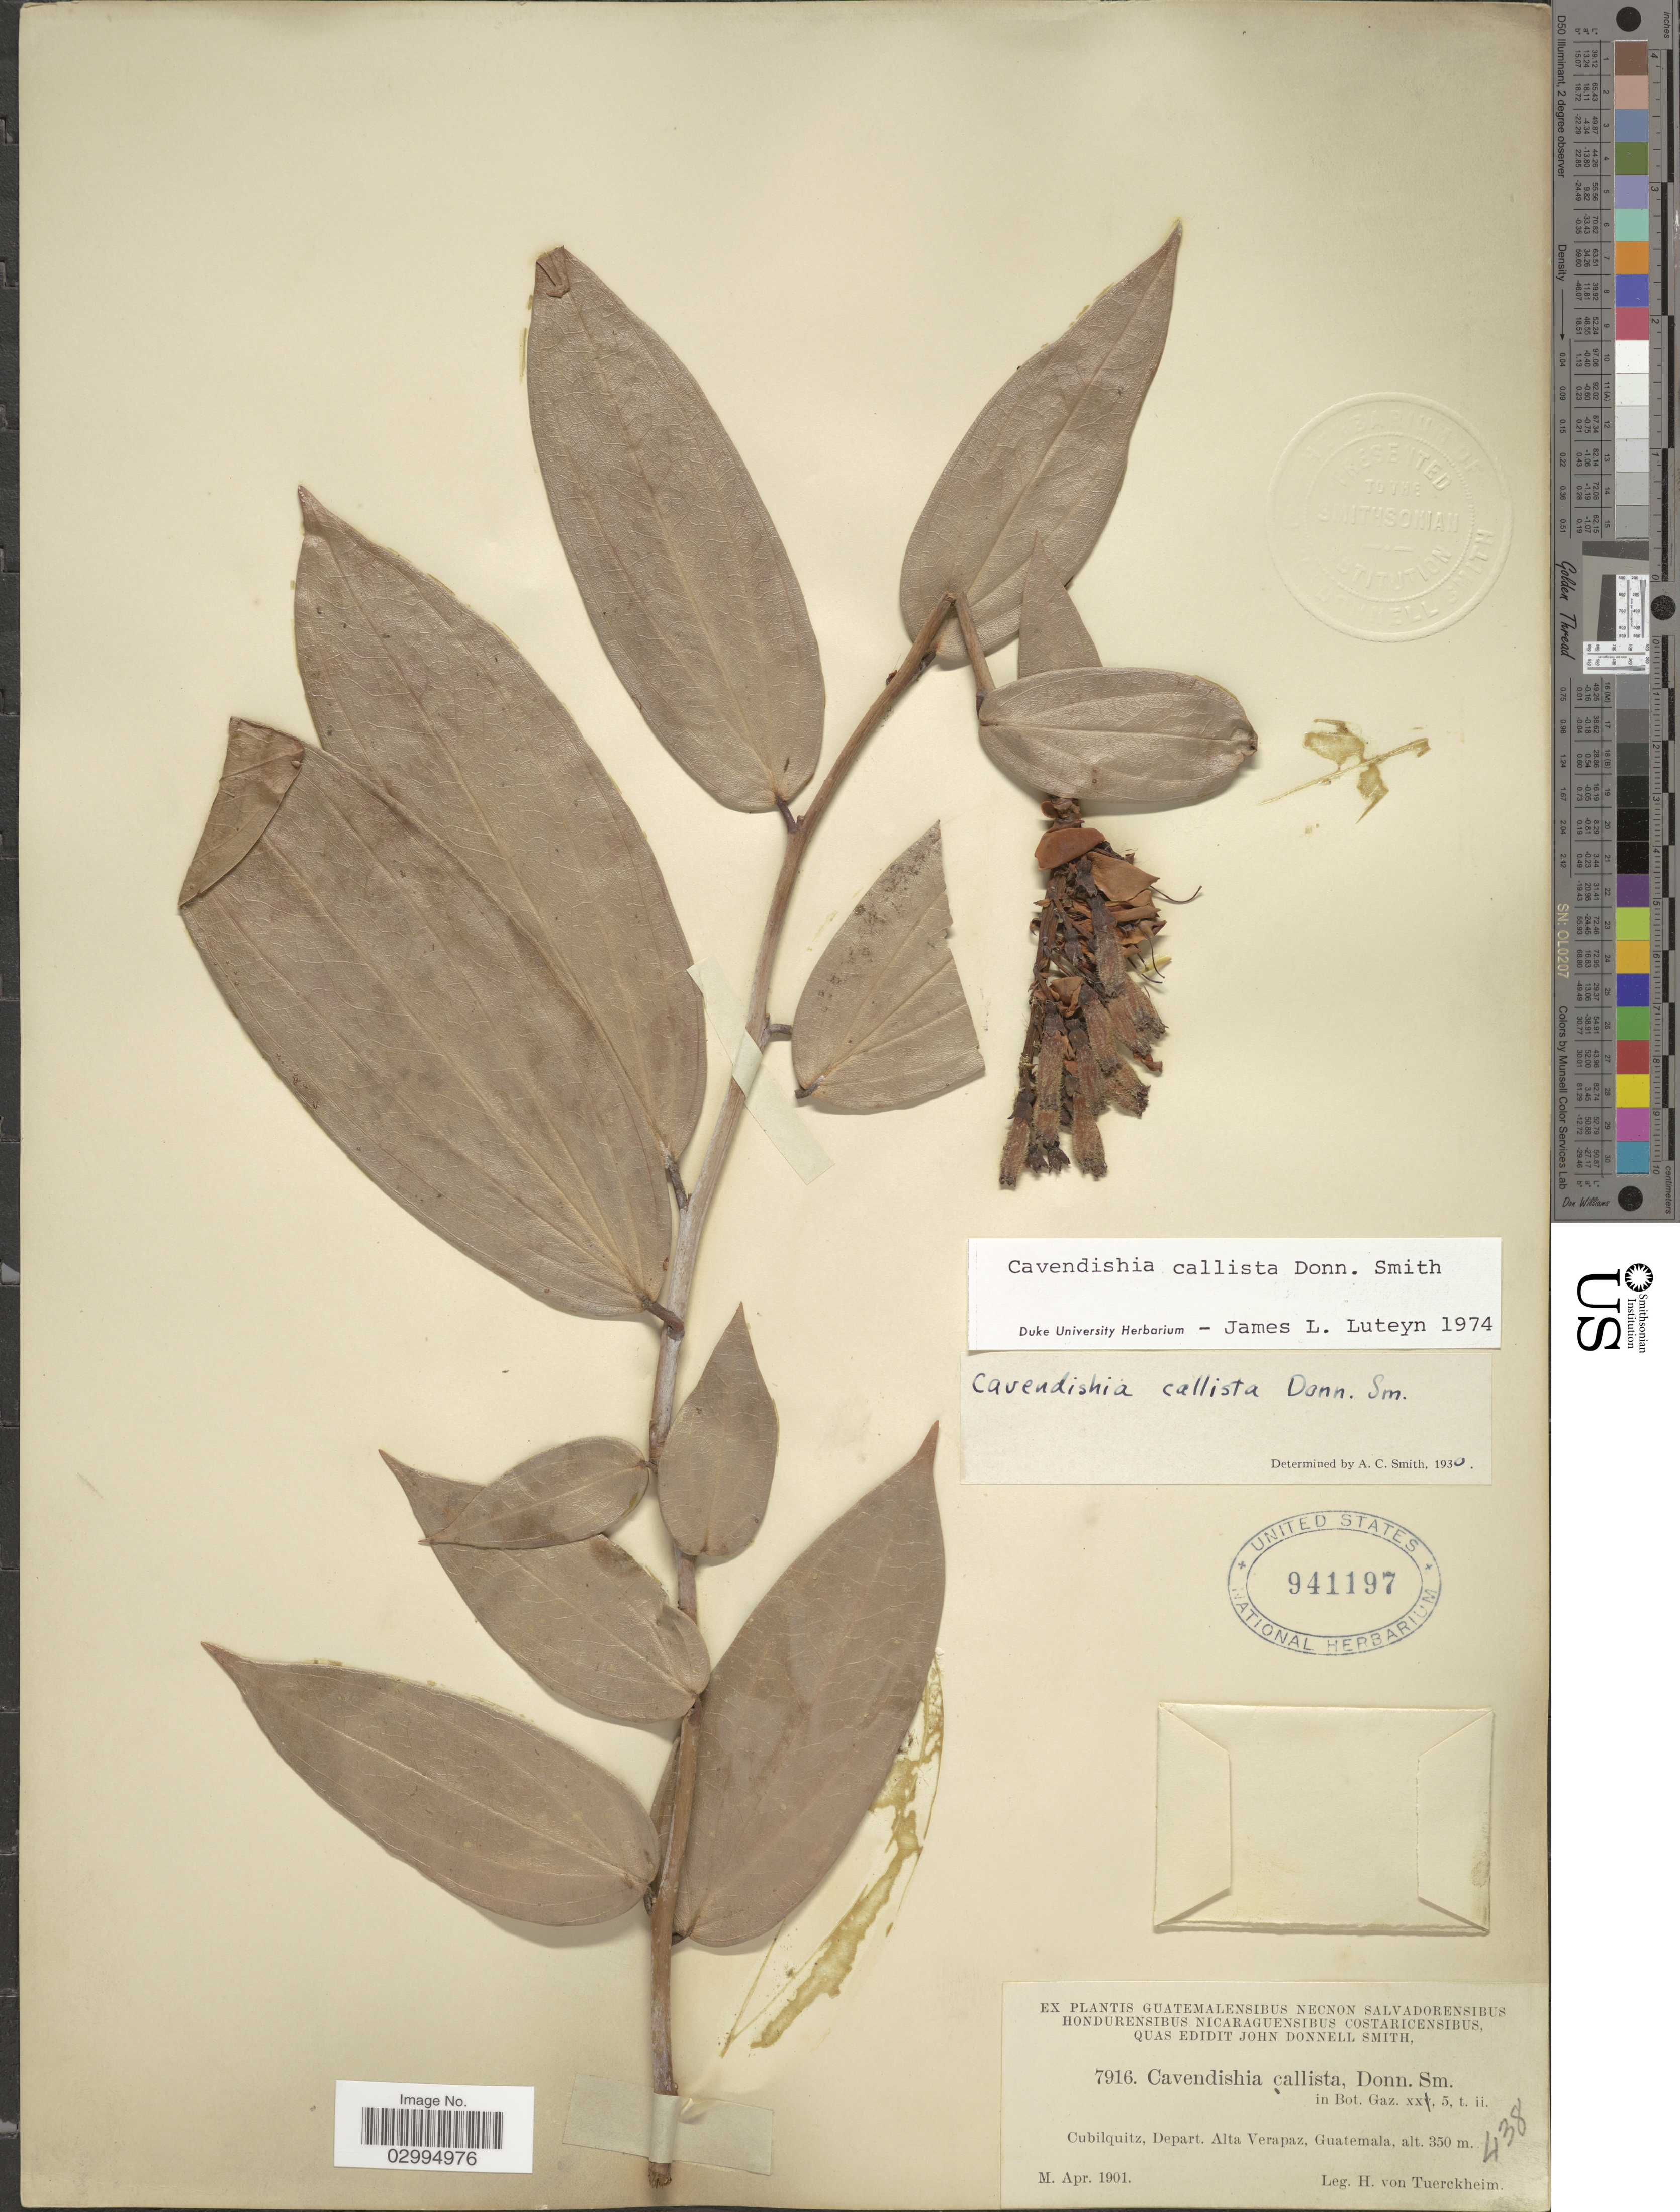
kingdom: Plantae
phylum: Tracheophyta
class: Magnoliopsida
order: Ericales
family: Ericaceae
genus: Cavendishia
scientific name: Cavendishia callista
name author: Donn. Sm.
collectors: H. von Türckheim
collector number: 7916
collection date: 1901-04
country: Guatemala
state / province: Alta Verapaz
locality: Cubilquitz, Depart. Alta Verapaz.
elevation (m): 350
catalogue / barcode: US 941197